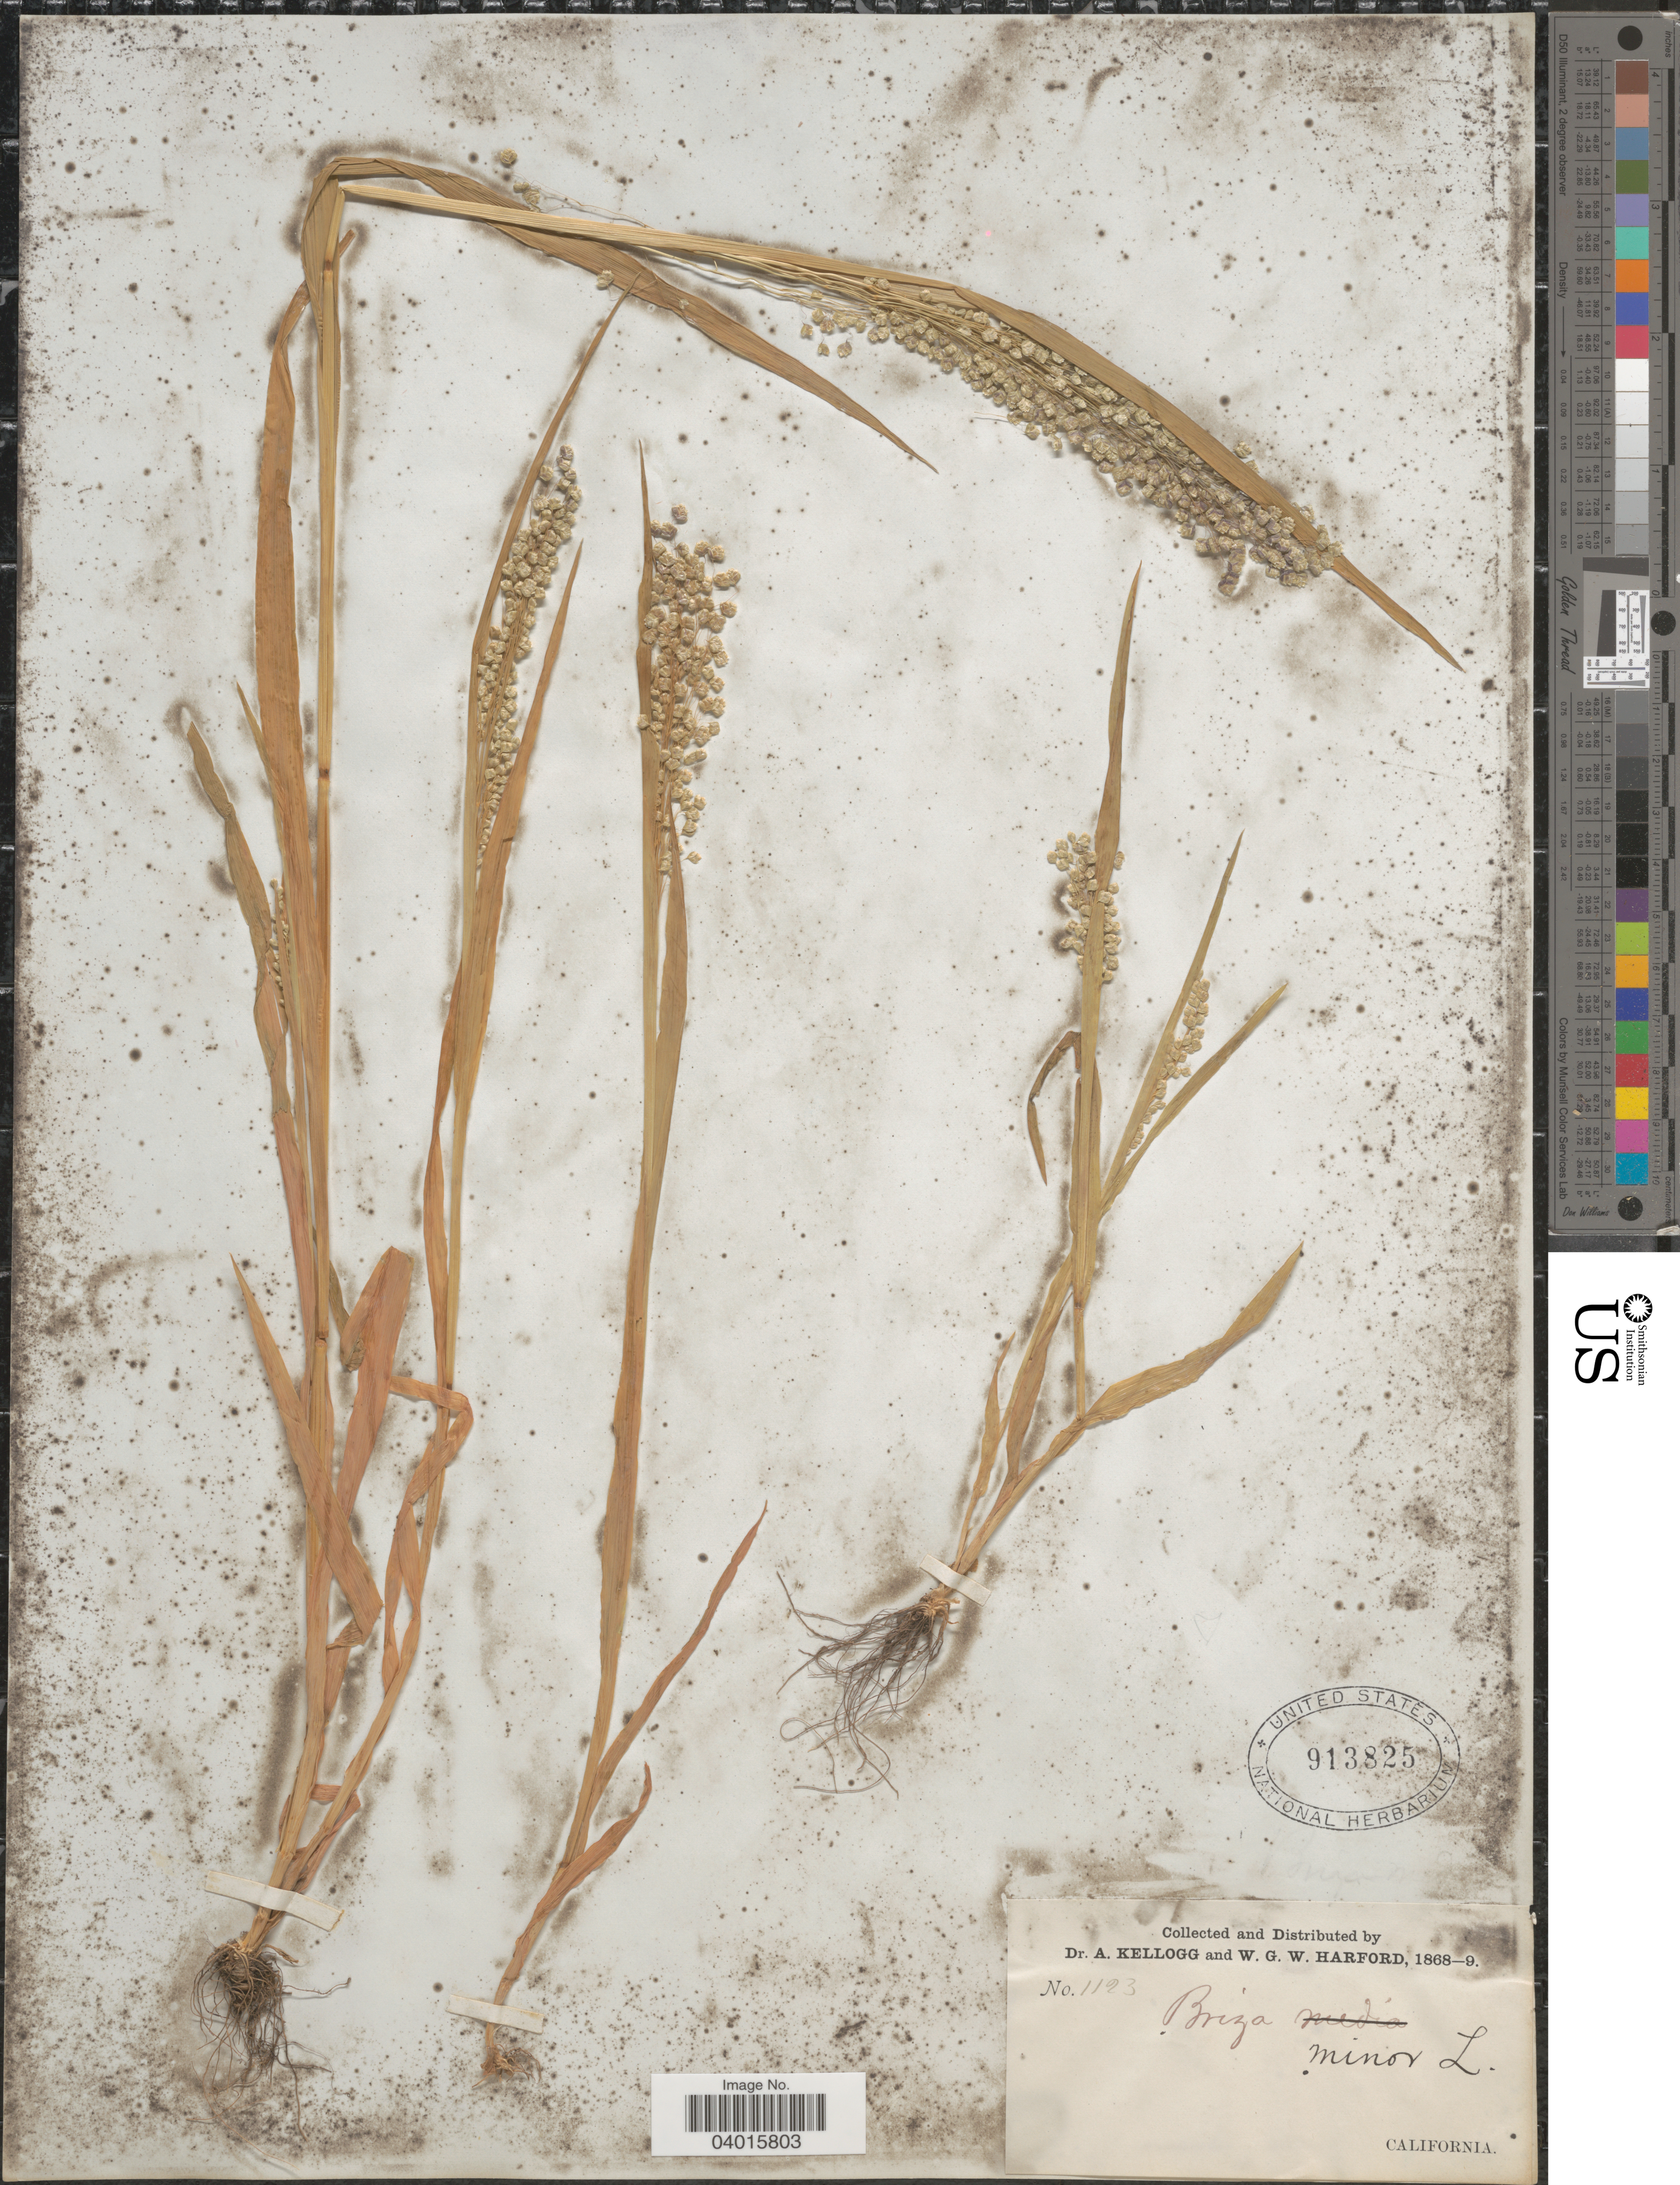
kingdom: Plantae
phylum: Tracheophyta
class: Liliopsida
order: Poales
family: Poaceae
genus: Briza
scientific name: Briza minor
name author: L.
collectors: A. Kellogg & W. G. W. Harford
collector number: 1123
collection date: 1868/1869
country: United States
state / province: California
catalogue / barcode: US 913825